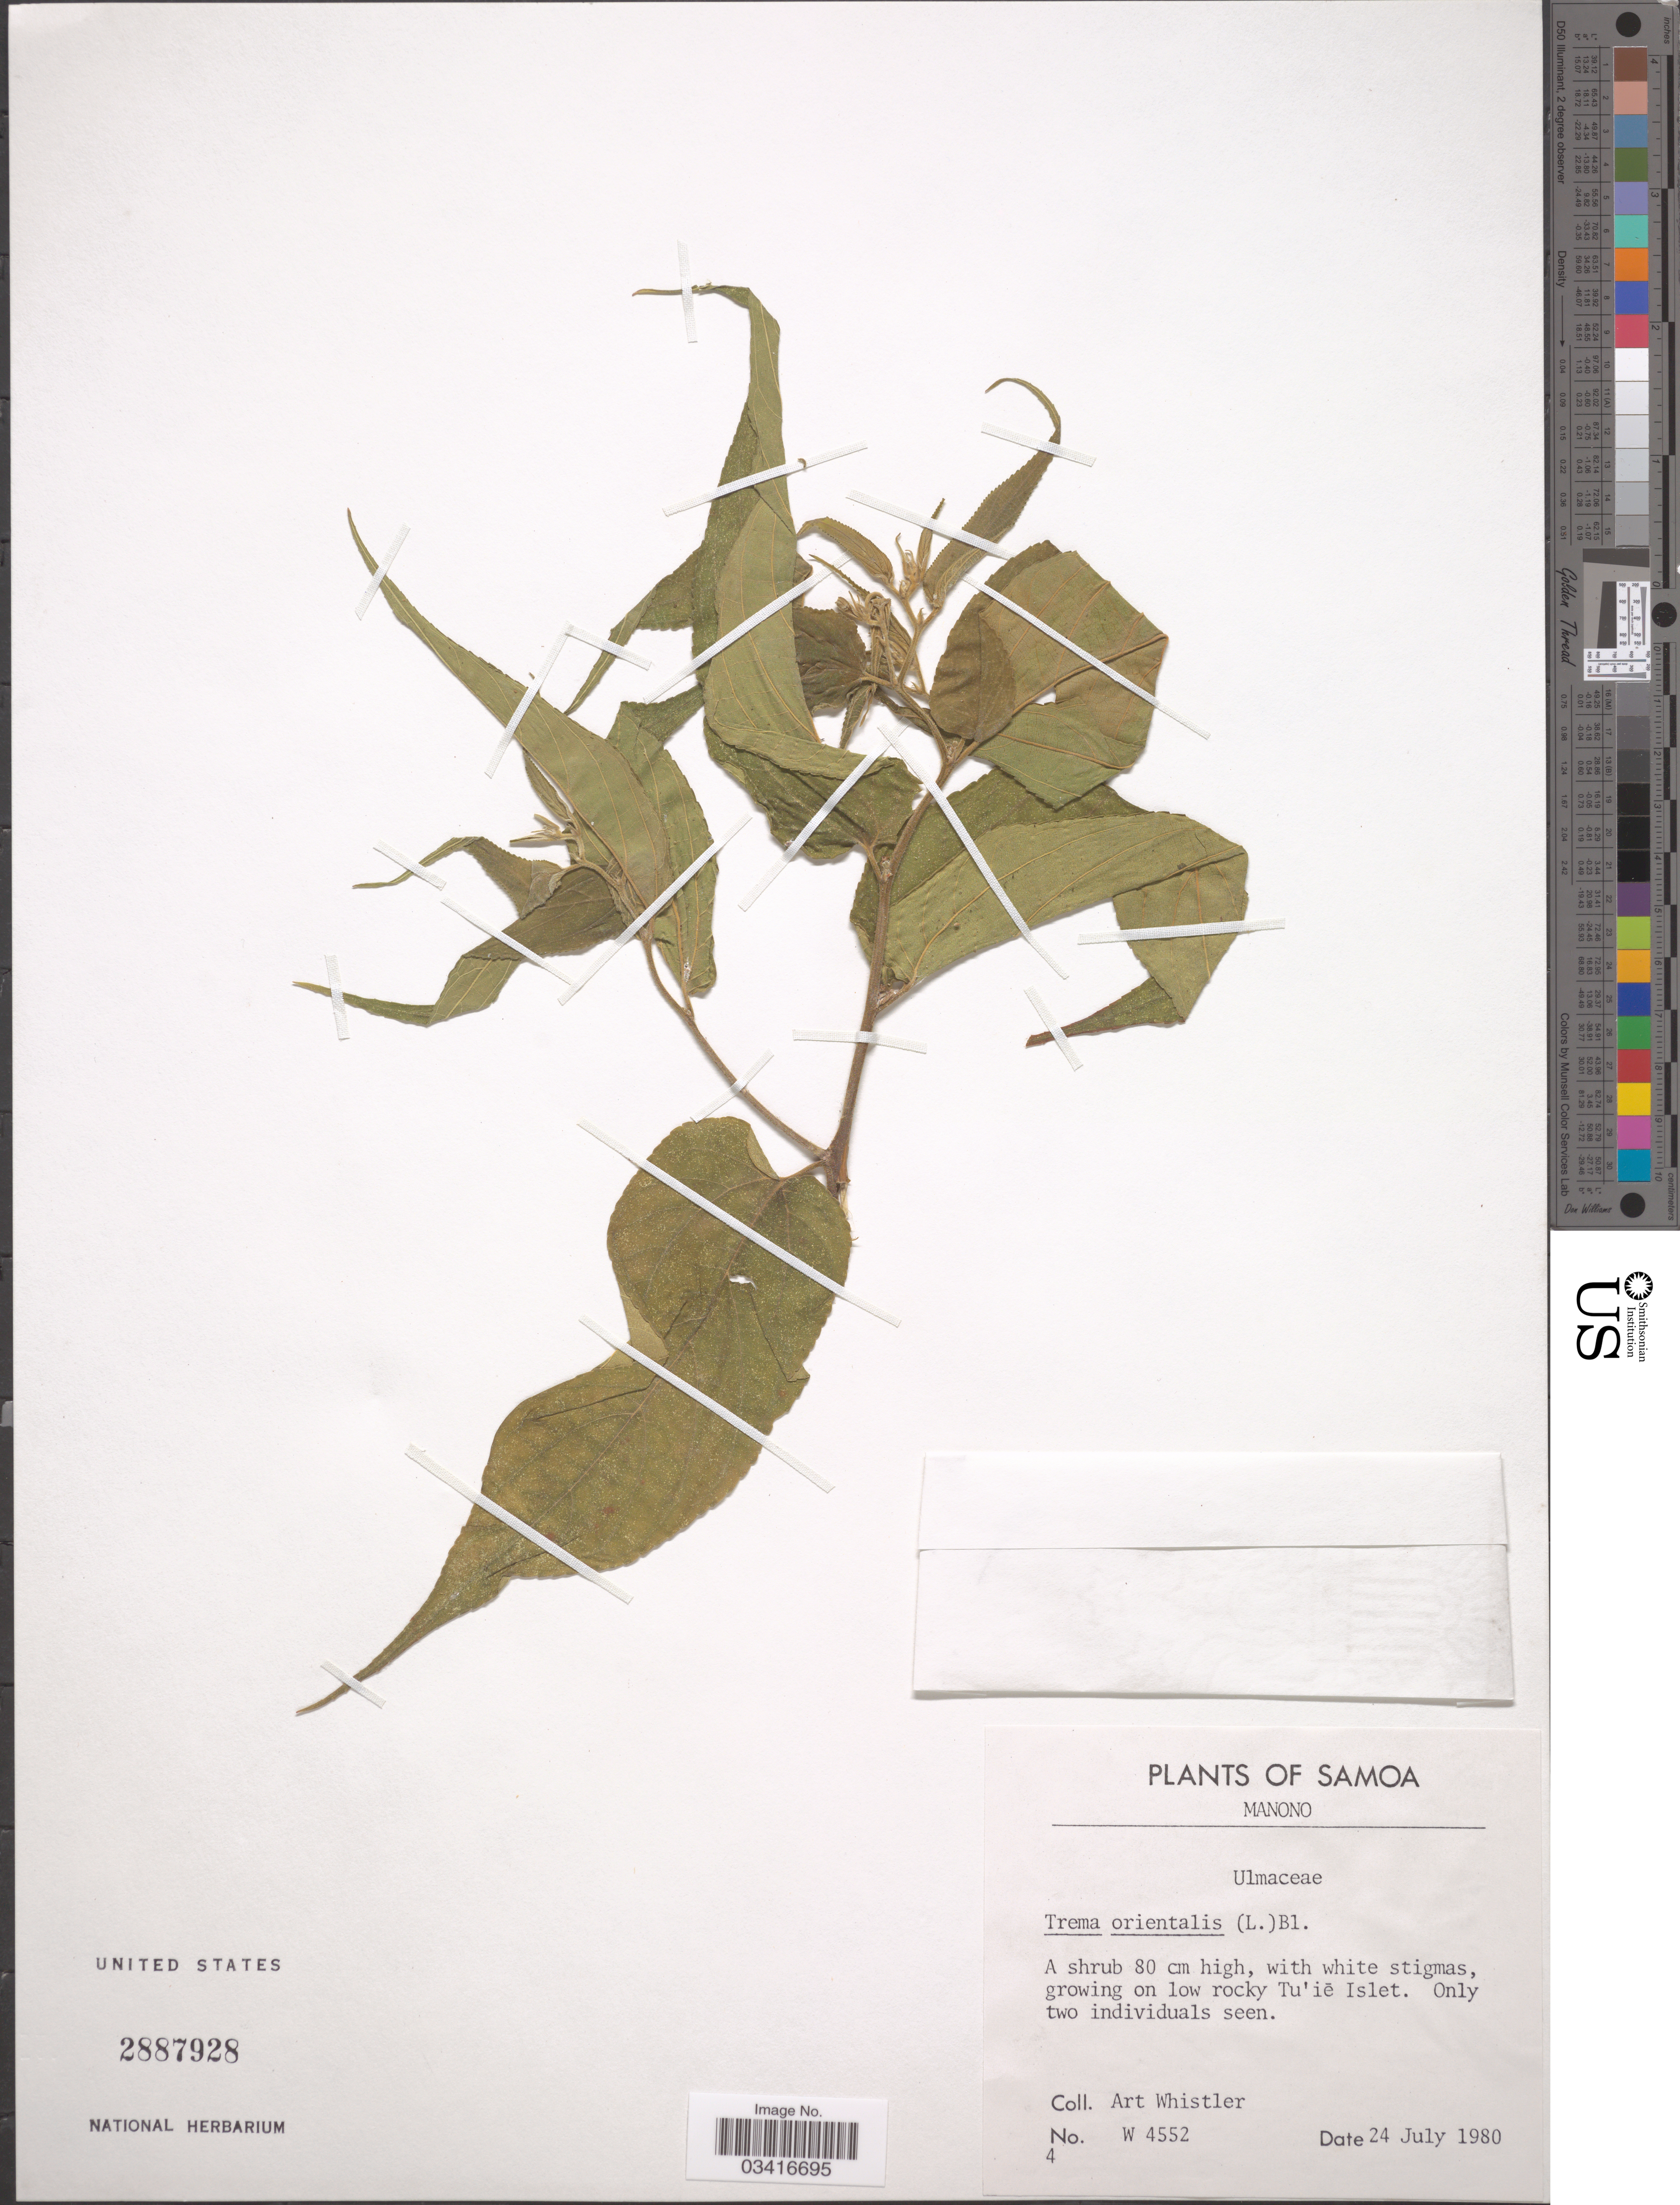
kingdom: Plantae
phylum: Tracheophyta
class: Magnoliopsida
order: Rosales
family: Cannabaceae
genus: Trema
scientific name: Trema orientale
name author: (L.) Blume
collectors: A. Whistler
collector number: W 4552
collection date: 1980-07-24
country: Samoa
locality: Samoa. Manono. On low rocky Tu'iē Islet.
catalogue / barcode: US 2887928